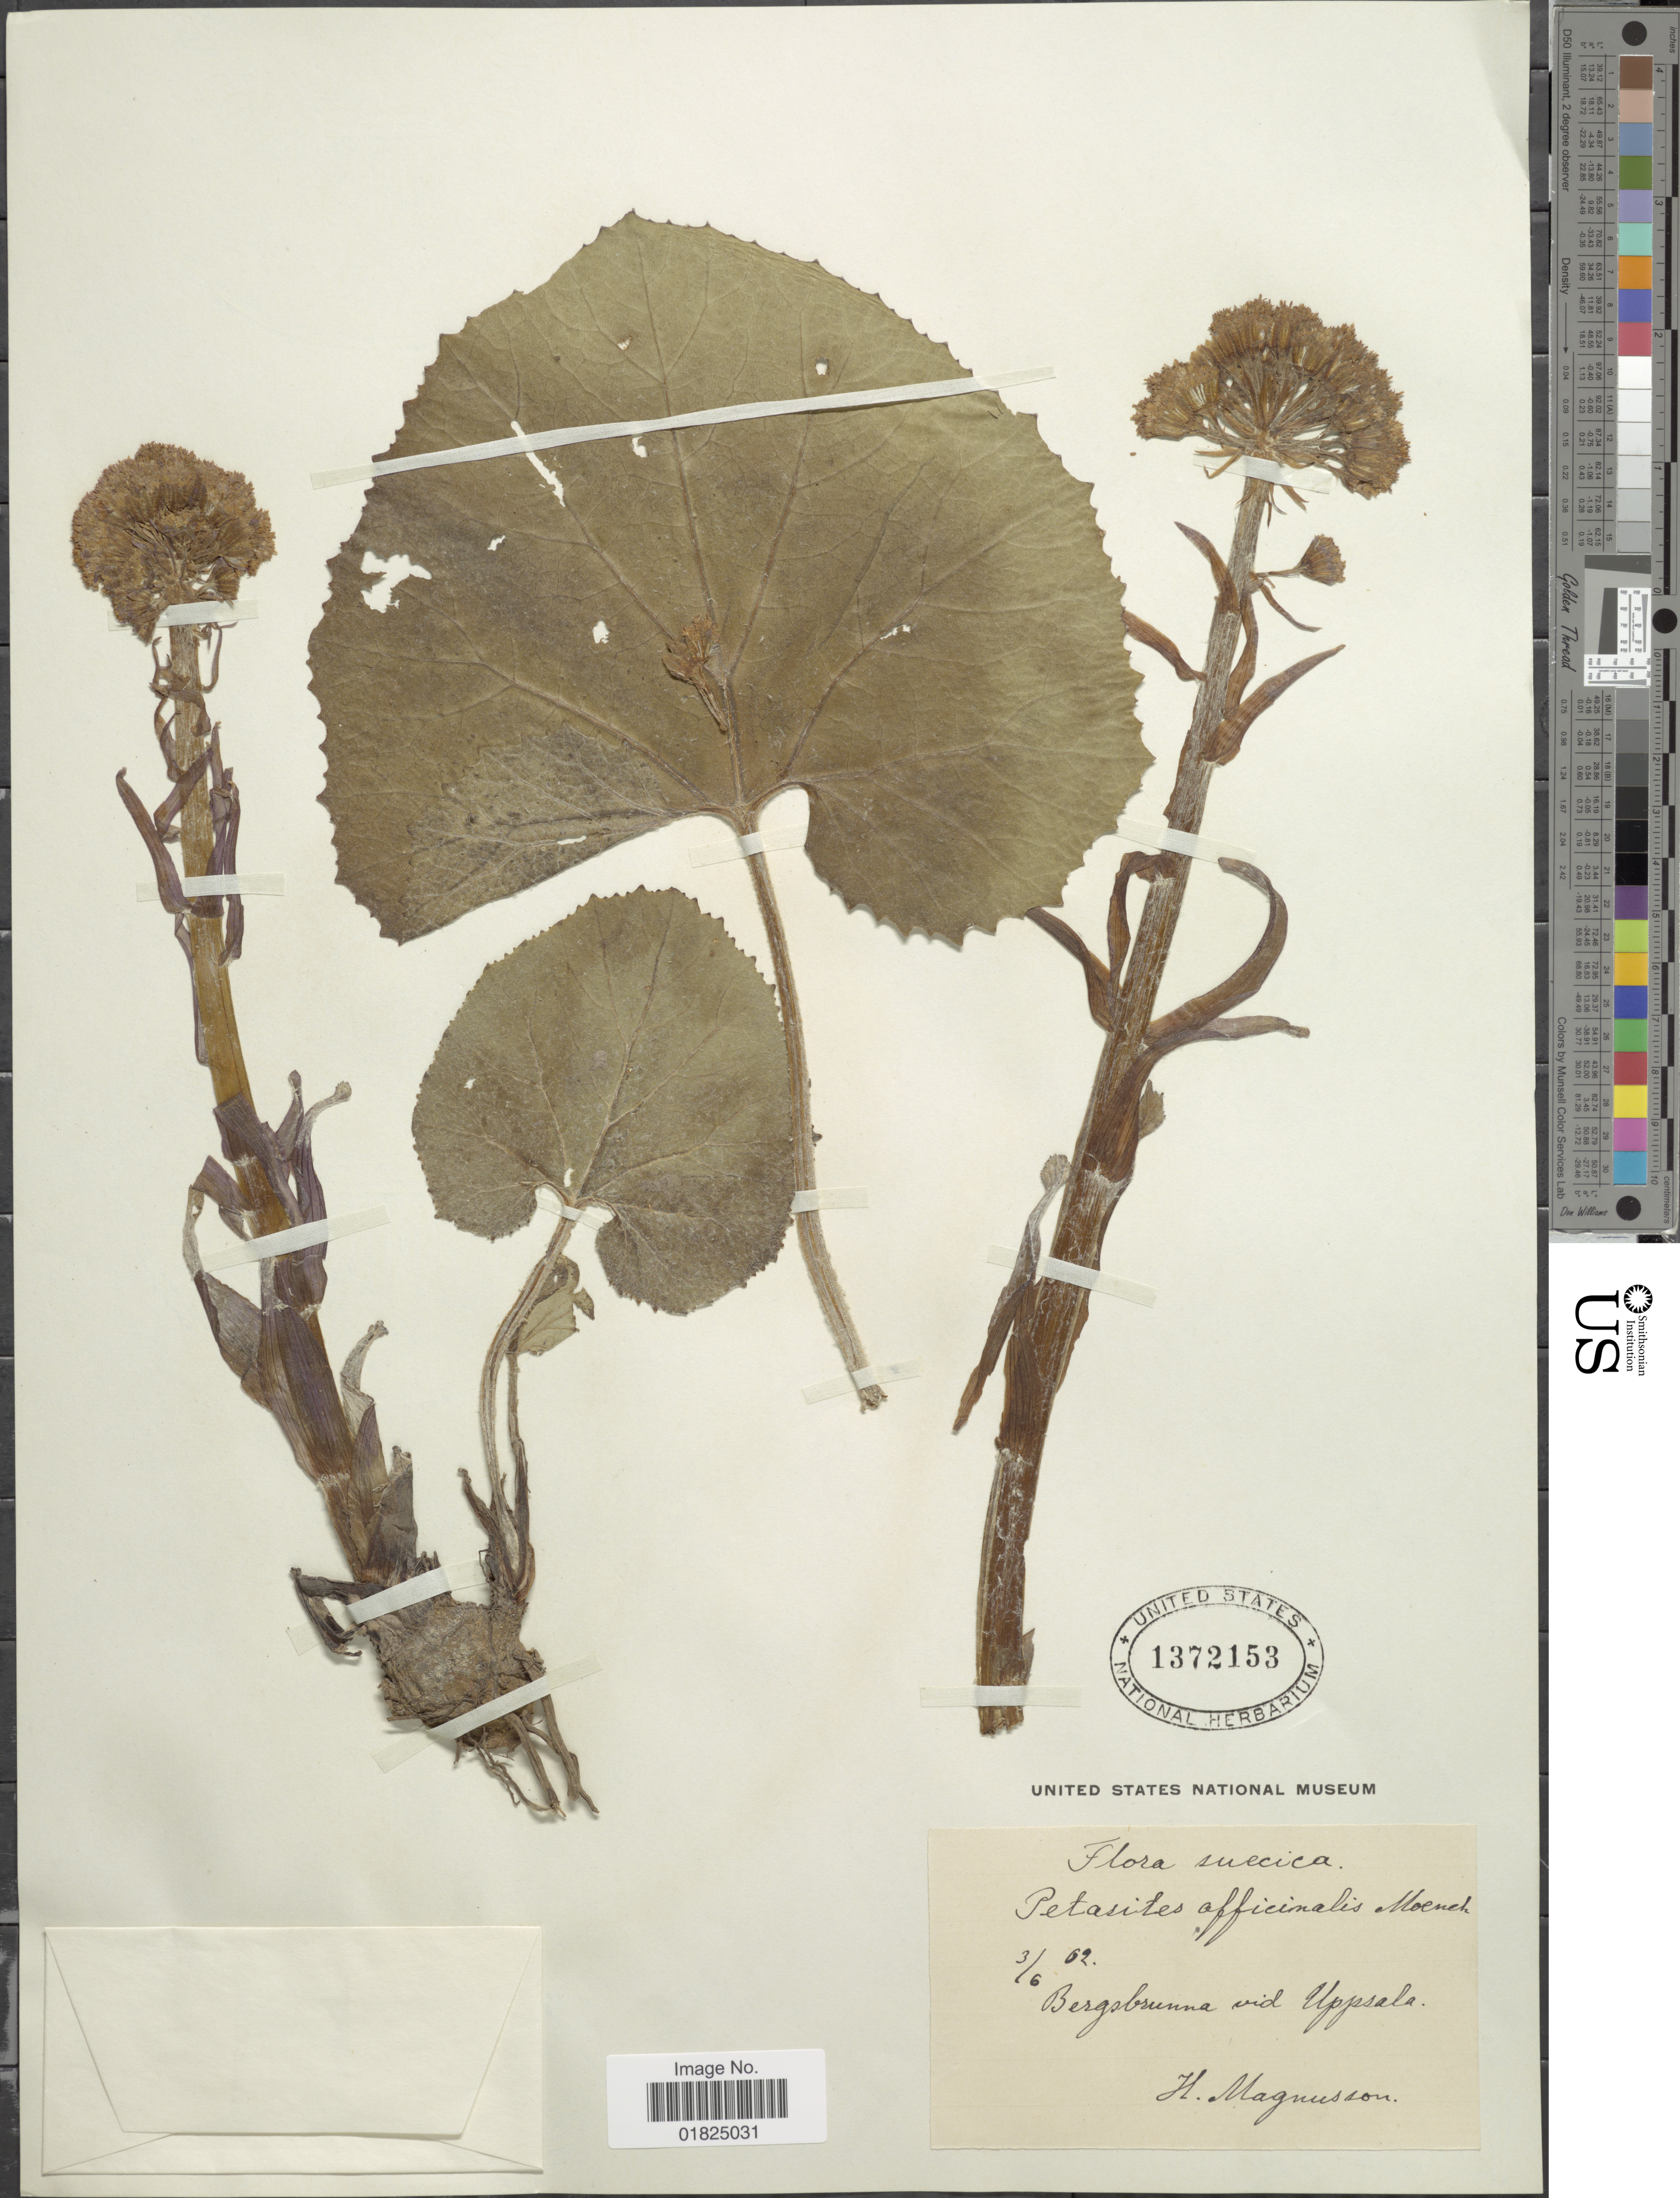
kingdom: Plantae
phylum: Tracheophyta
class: Magnoliopsida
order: Asterales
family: Asteraceae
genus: Petasites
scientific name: Petasites officinalis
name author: L.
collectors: H. Magnusson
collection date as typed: Transcribed d/m/y: 3/6/2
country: Sweden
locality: Bergbrunna vid Uppsala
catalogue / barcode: US 1372153